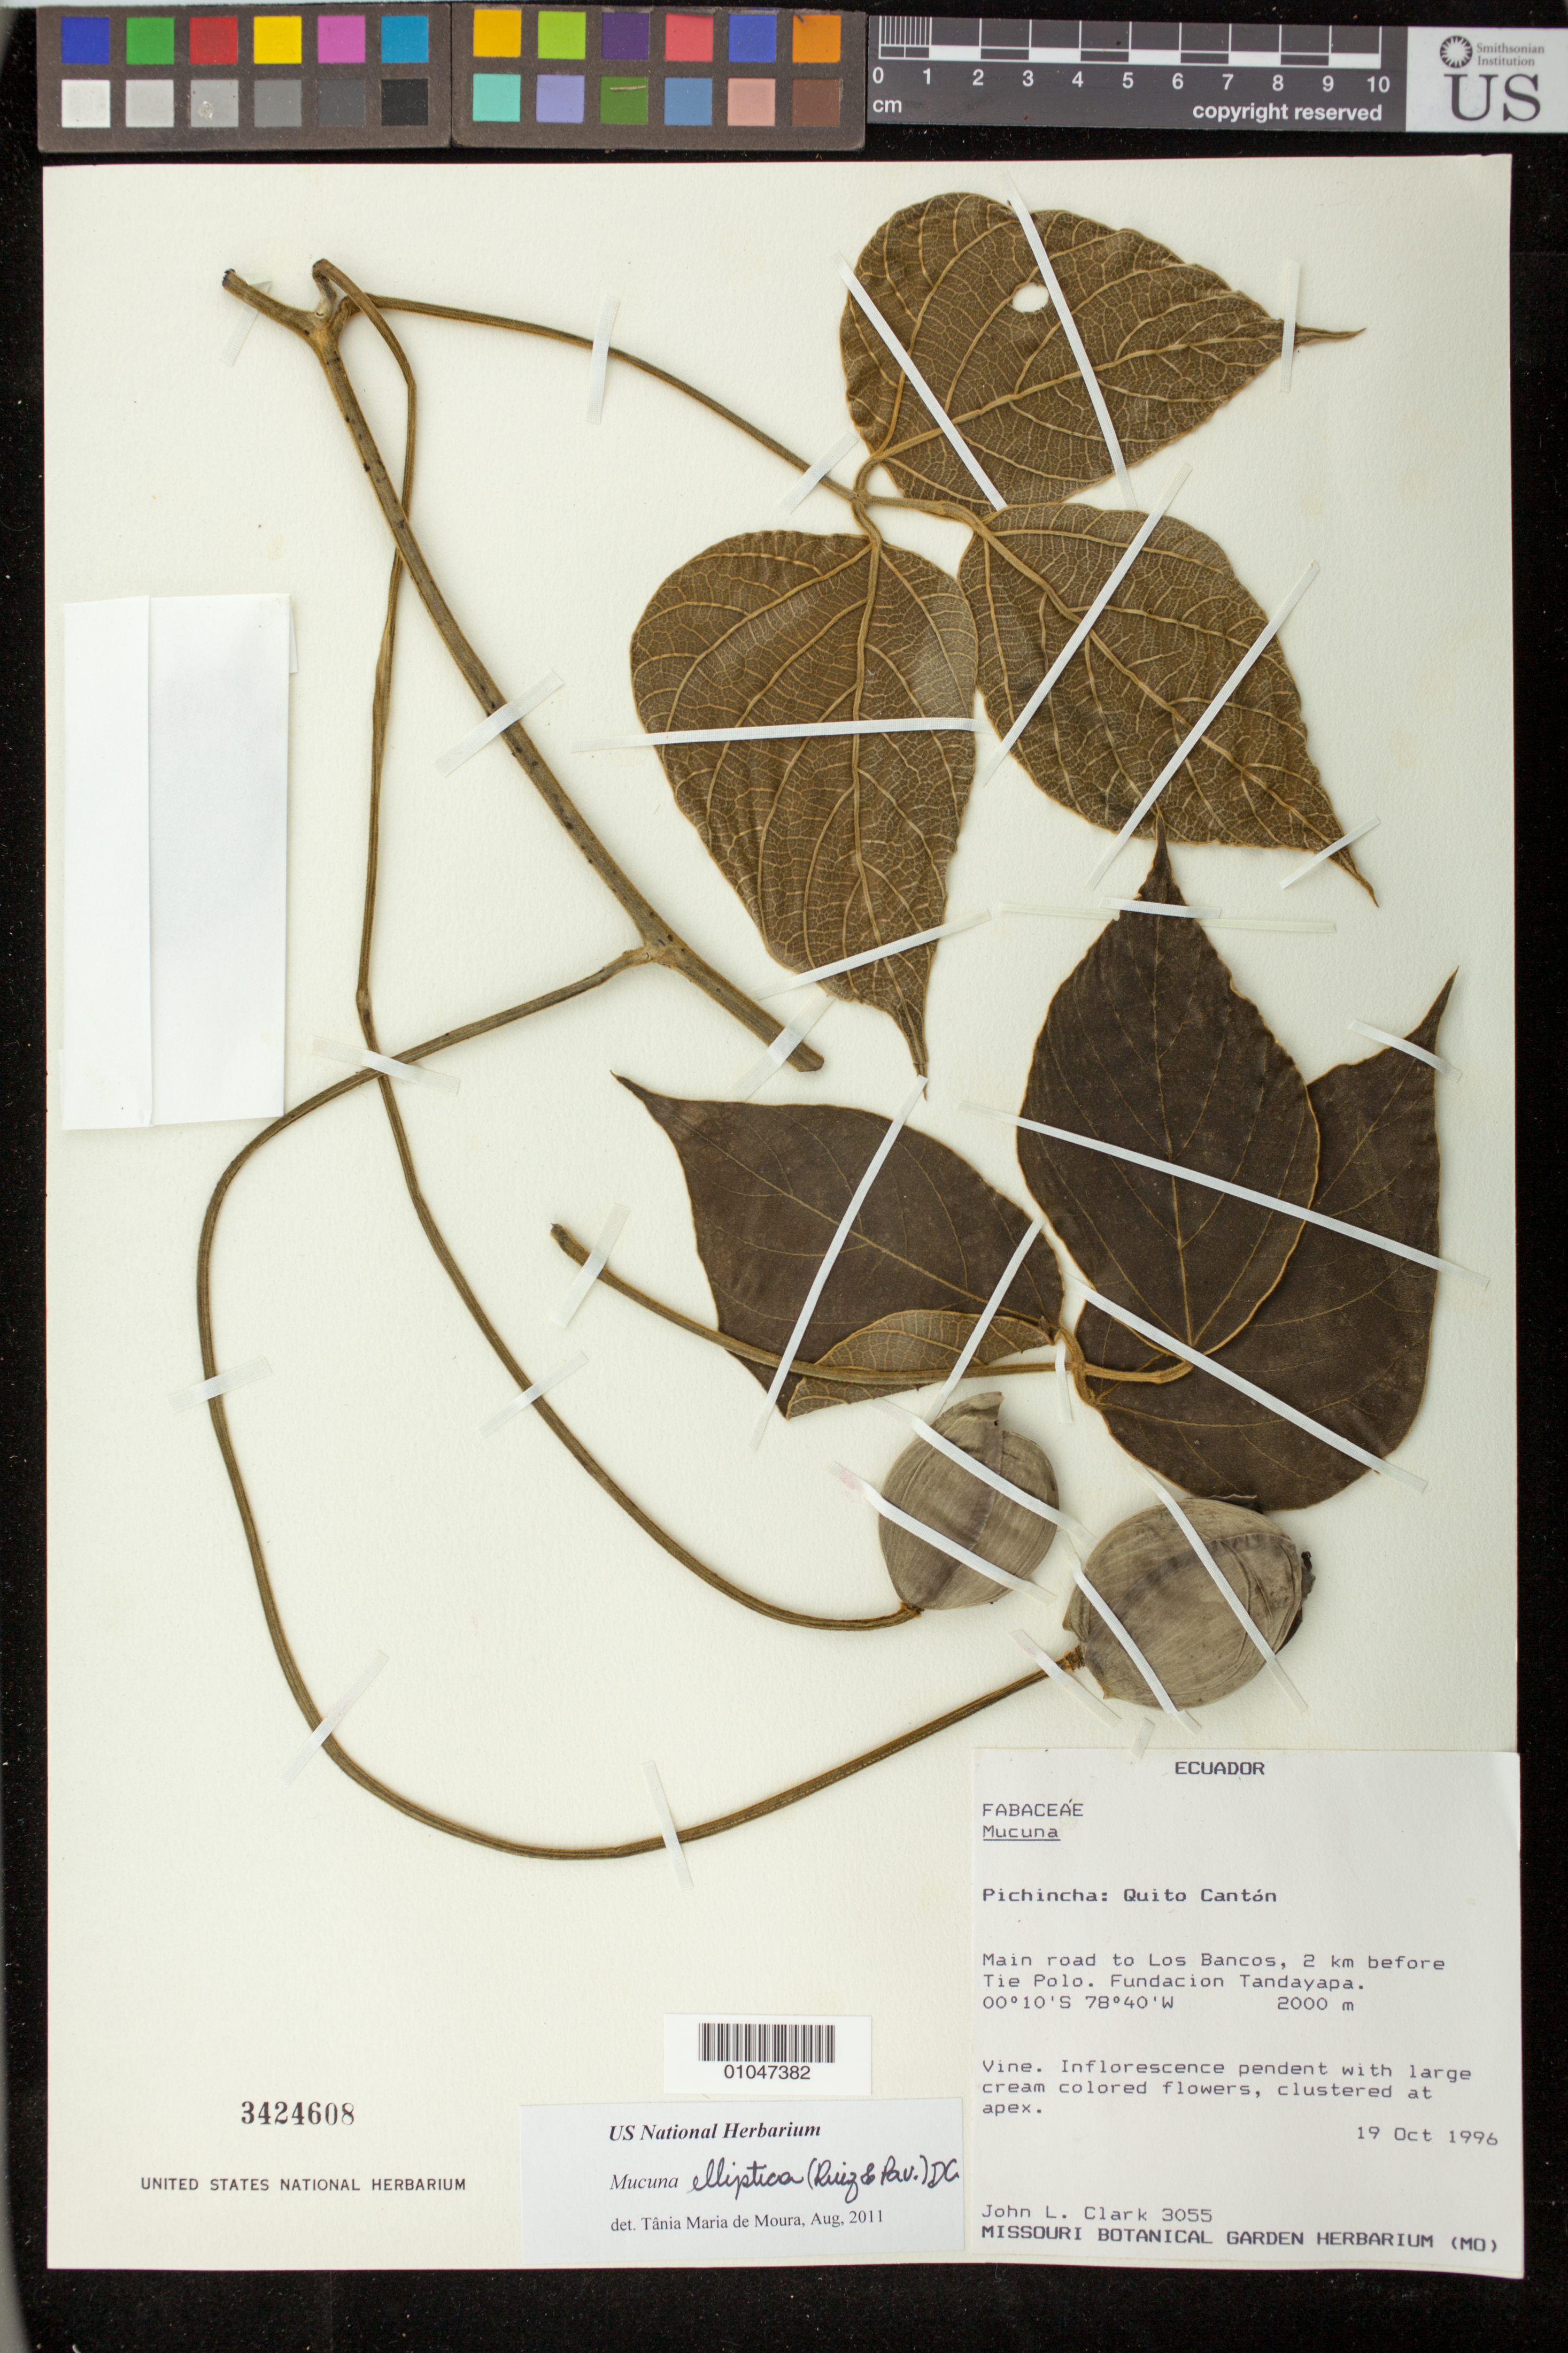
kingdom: Plantae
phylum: Tracheophyta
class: Magnoliopsida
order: Fabales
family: Fabaceae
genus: Mucuna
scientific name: Mucuna elliptica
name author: DC.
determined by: Moura, T. M. de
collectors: J. L. Clark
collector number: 3055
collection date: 1996-10-19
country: Ecuador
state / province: Pichincha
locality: Quito Canton. Main road to Los Bancos, 2 km before Tie Polo. Fundacion Tandayapa.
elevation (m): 2000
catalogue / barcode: US 3424608